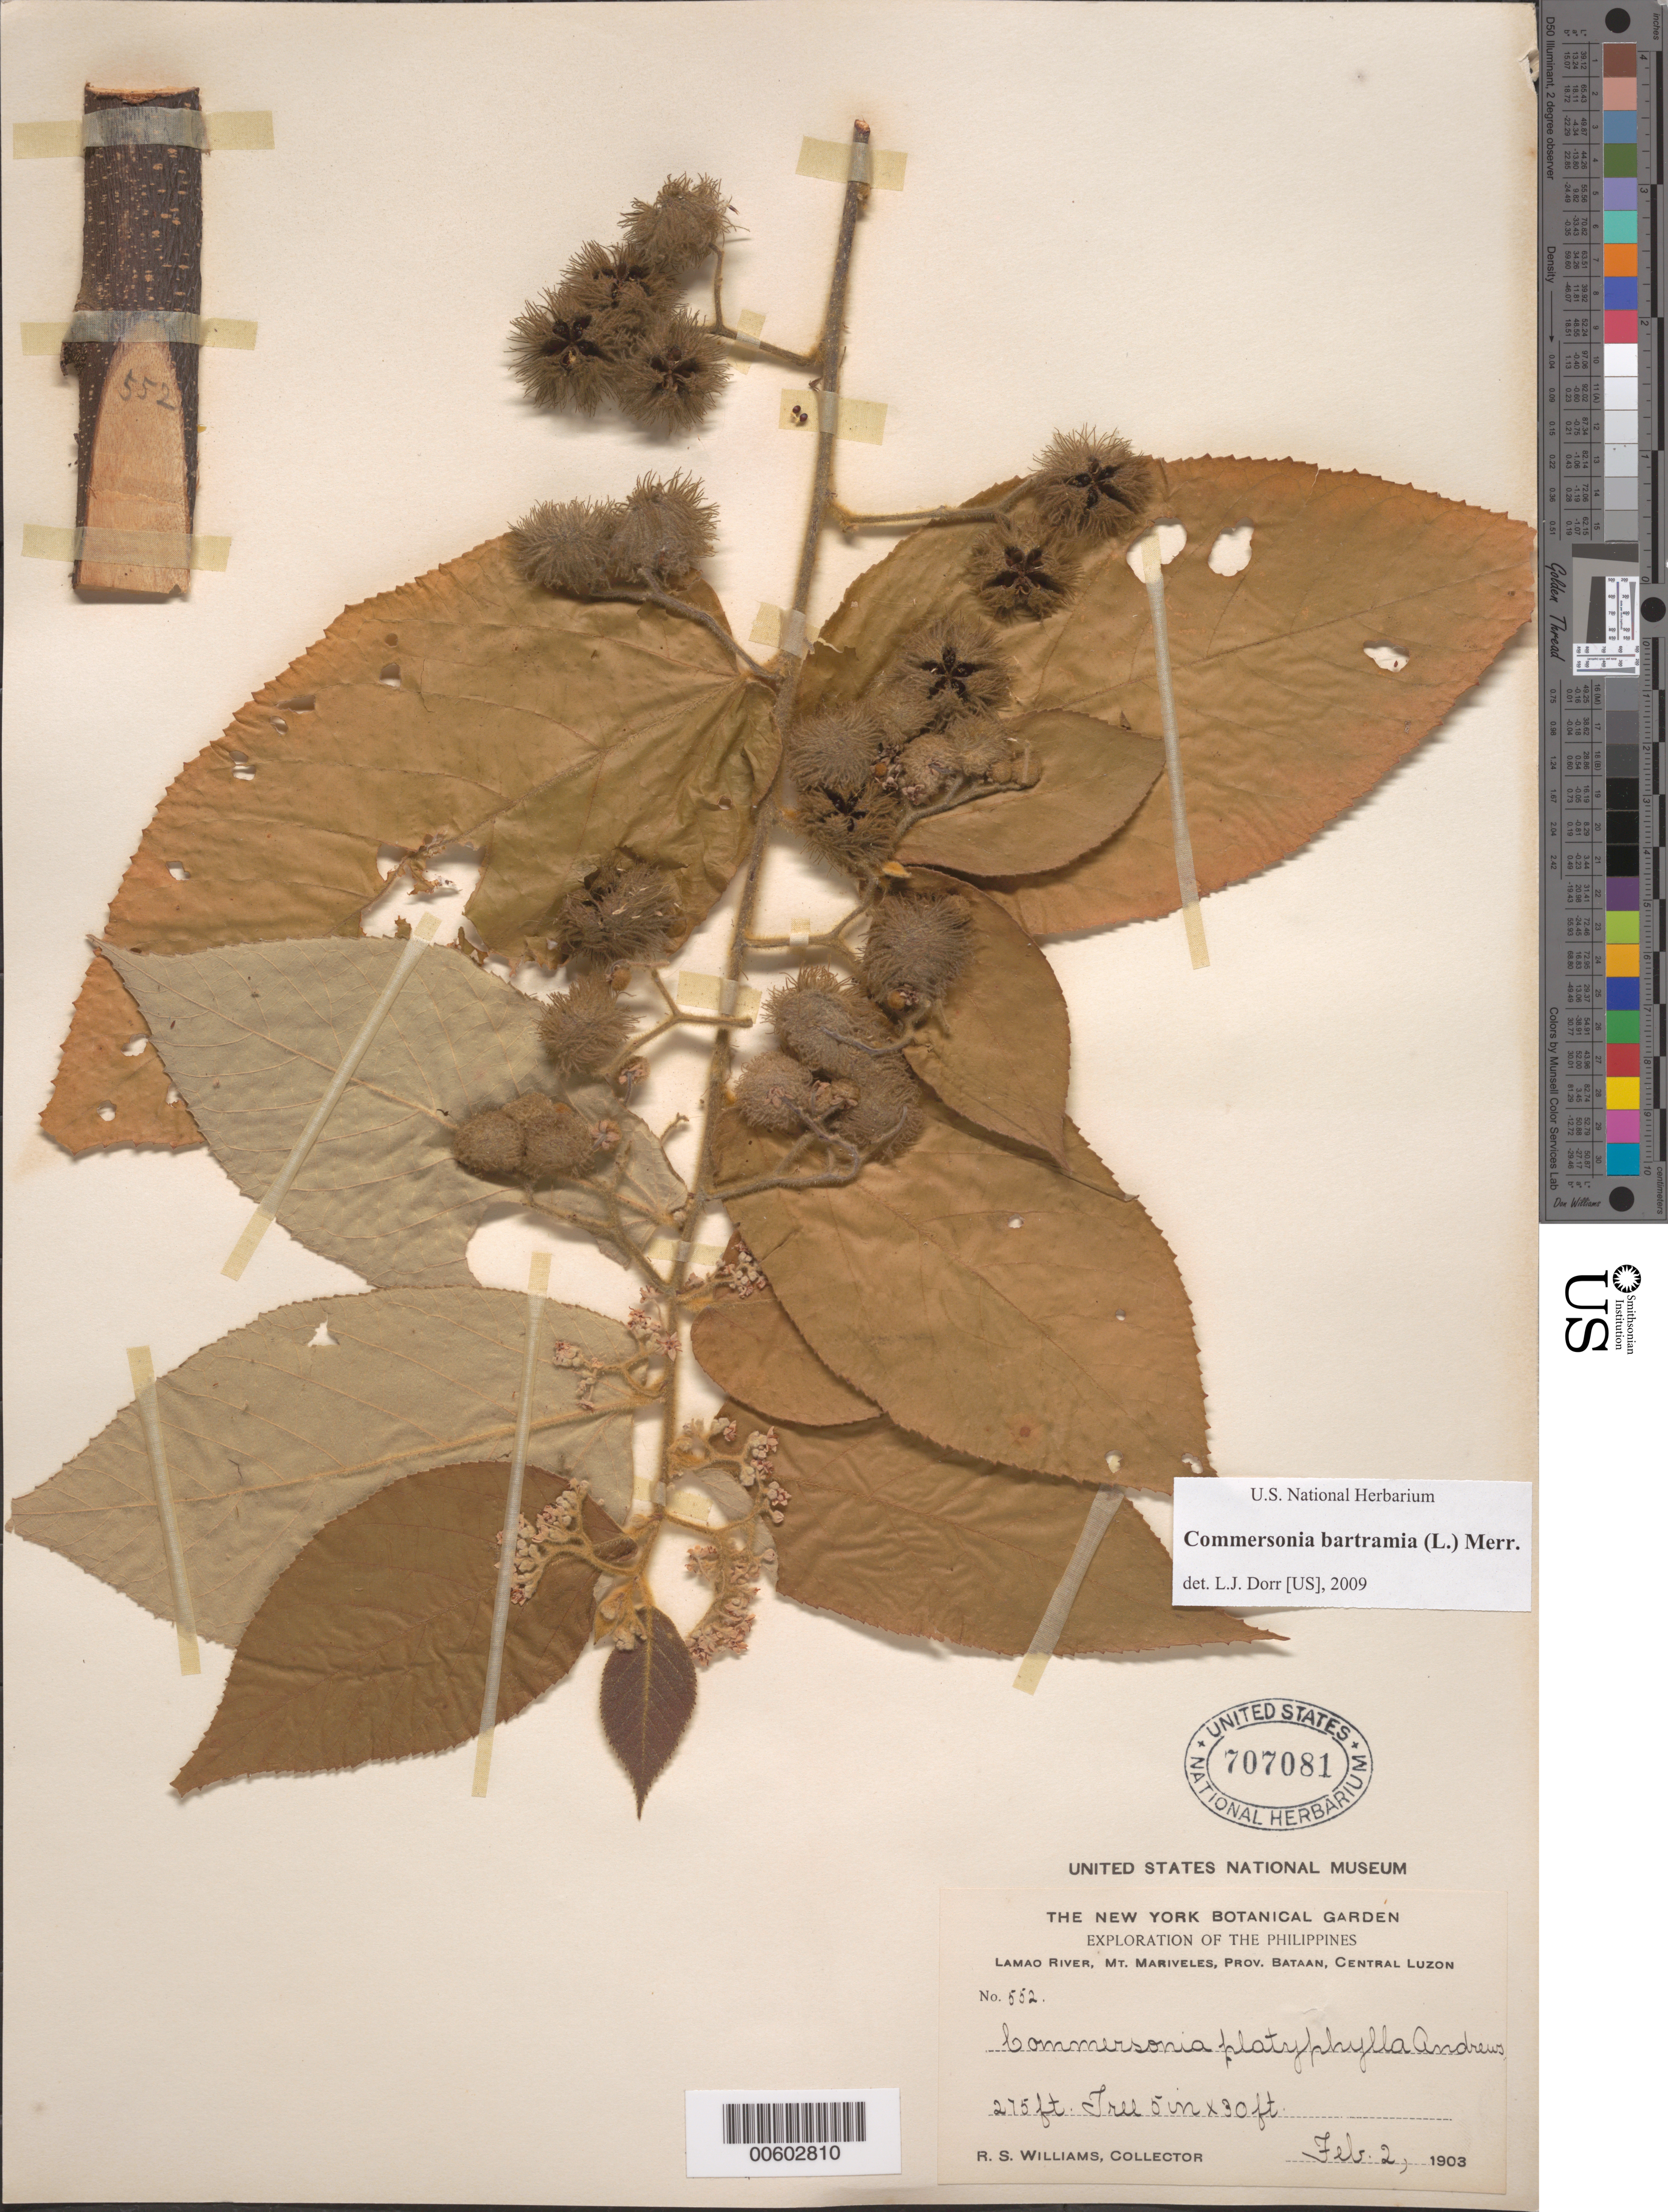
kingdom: Plantae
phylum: Tracheophyta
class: Magnoliopsida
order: Malvales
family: Malvaceae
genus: Commersonia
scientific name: Commersonia bartramia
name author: (L.) Merr.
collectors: R. S. Williams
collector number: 552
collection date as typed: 02 Feb 1903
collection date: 1903-02-02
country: Philippines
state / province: Central Luzon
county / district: Bataan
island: Luzon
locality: Central Luzon, Lamao River, Mt. Mariveles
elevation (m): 83.82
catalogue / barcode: US 707081